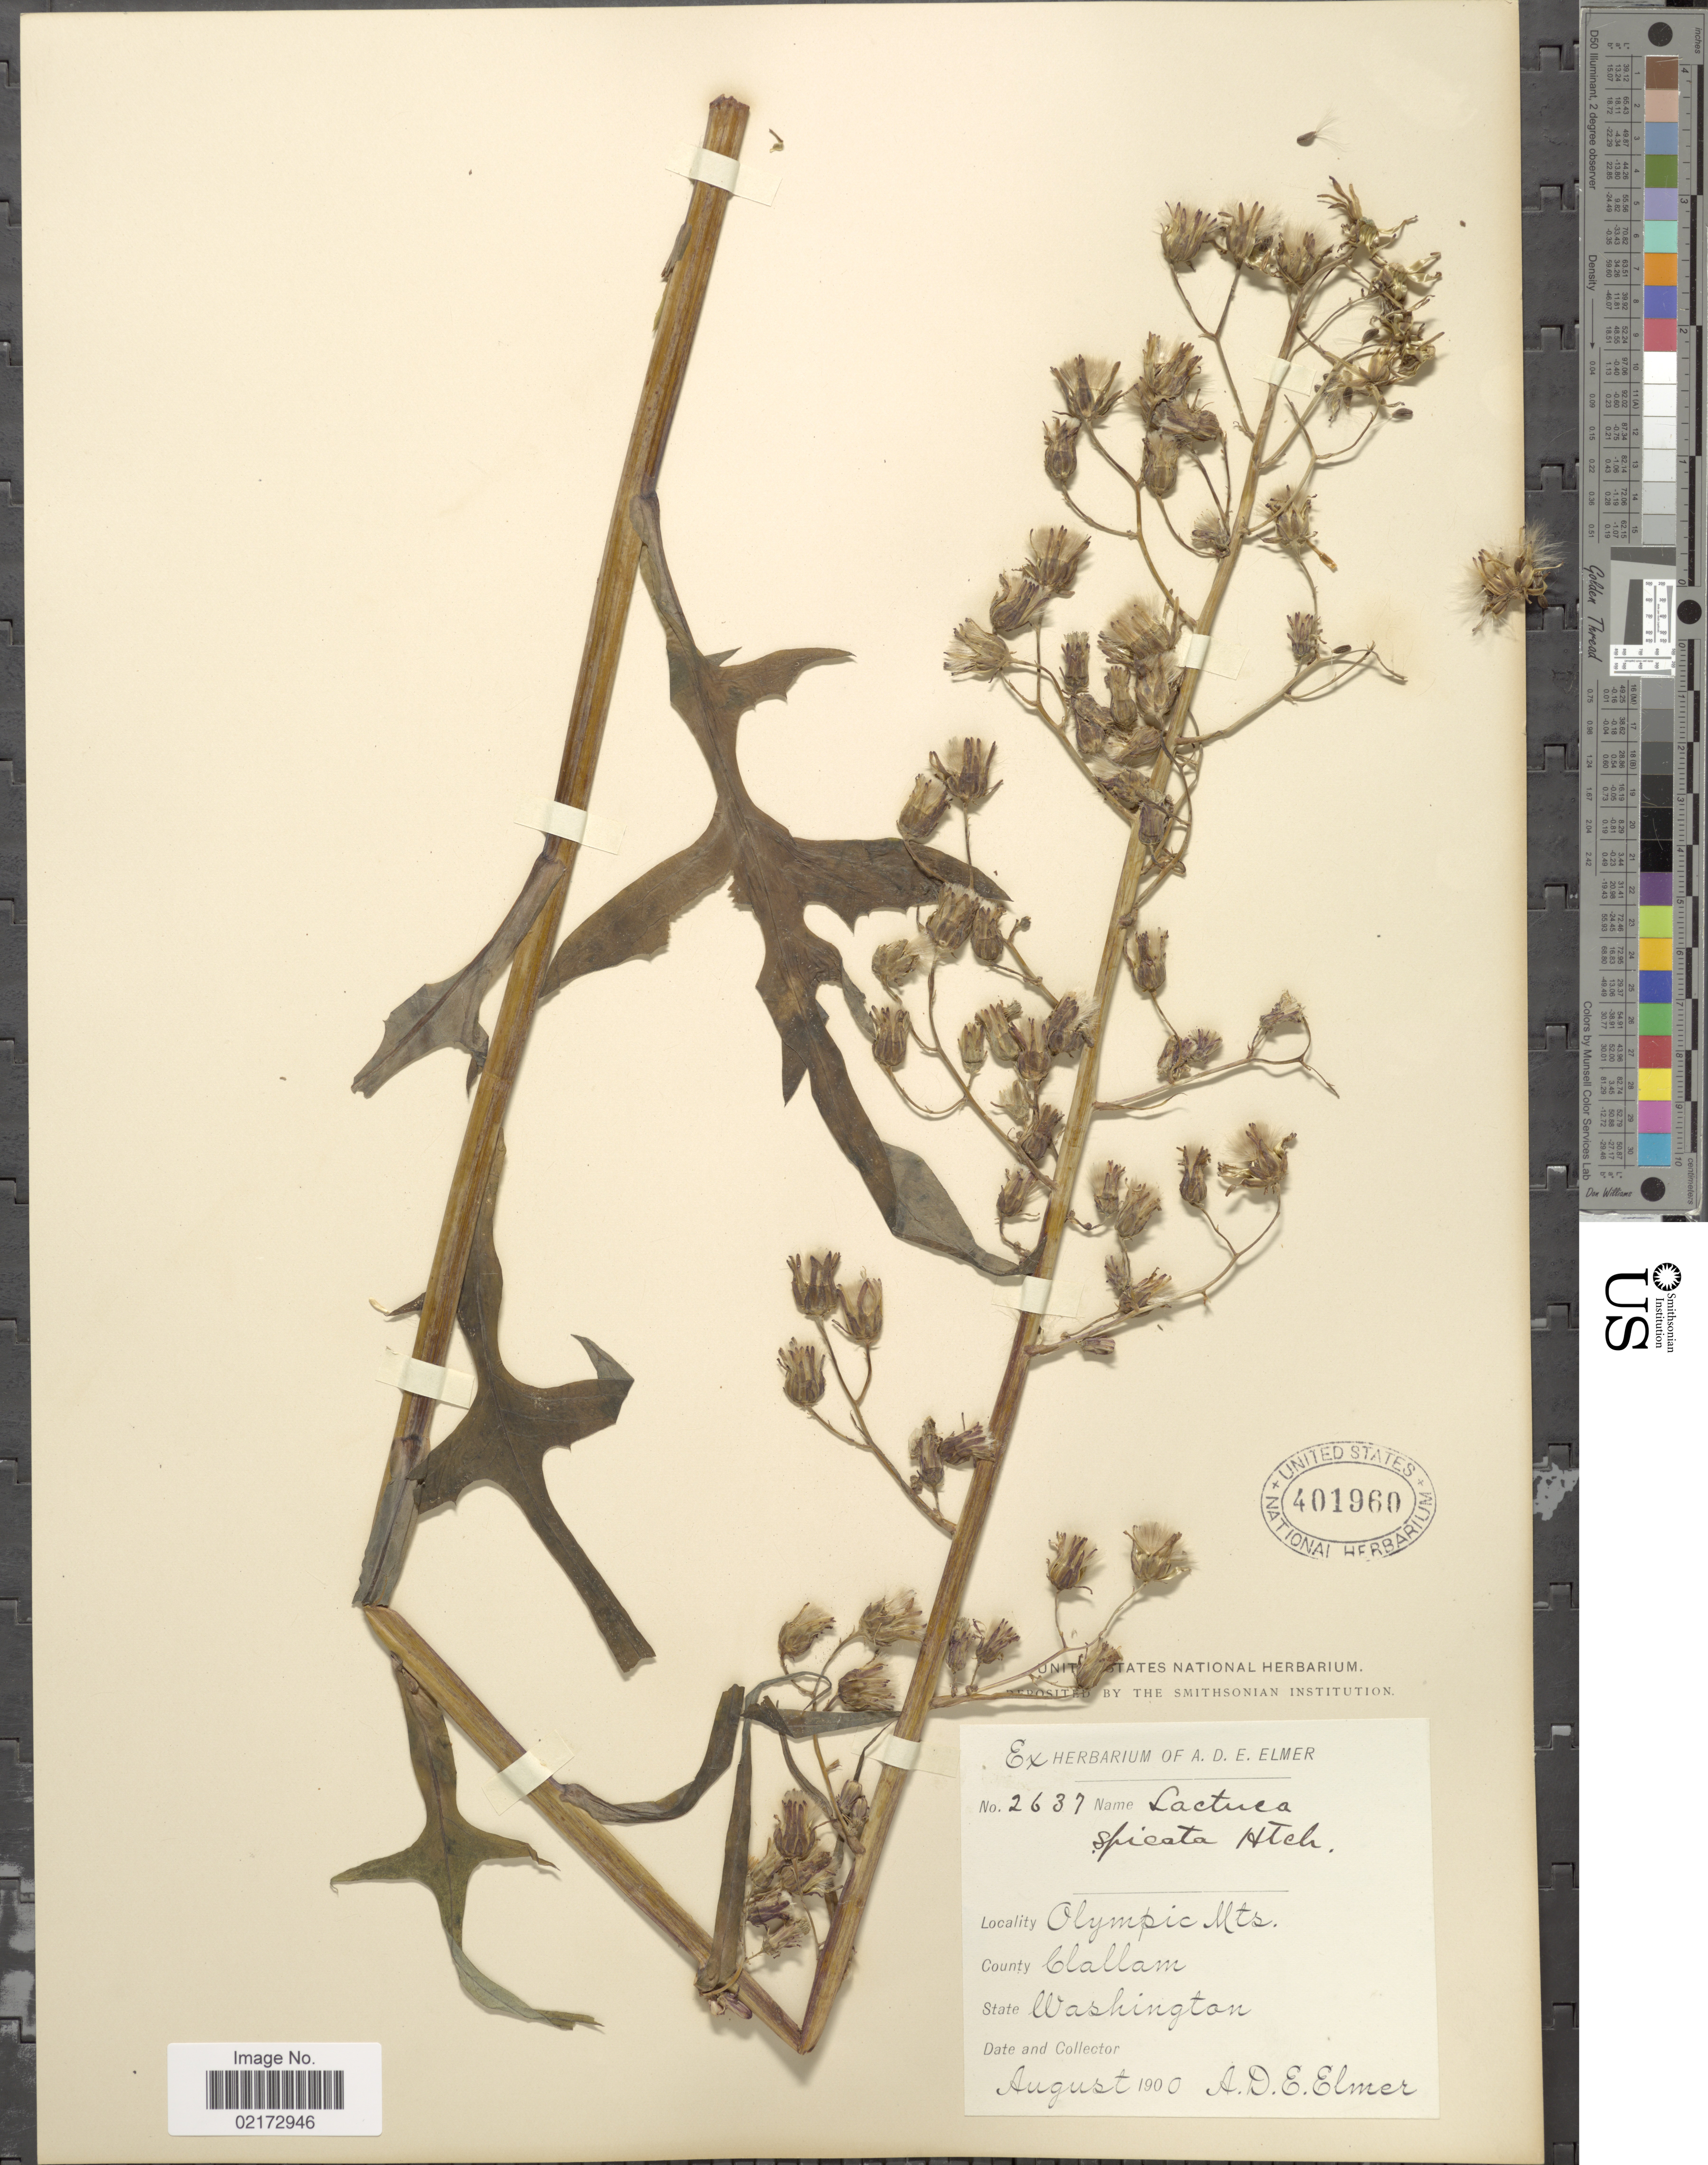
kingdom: Plantae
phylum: Tracheophyta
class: Magnoliopsida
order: Asterales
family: Asteraceae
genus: Lactuca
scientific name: Lactuca biennis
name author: (Moench) Fernald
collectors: A. D. E. Elmer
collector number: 2637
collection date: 1900-08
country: United States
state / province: Washington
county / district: Clallam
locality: Plympic Mts., County Clallam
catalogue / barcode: US 401960